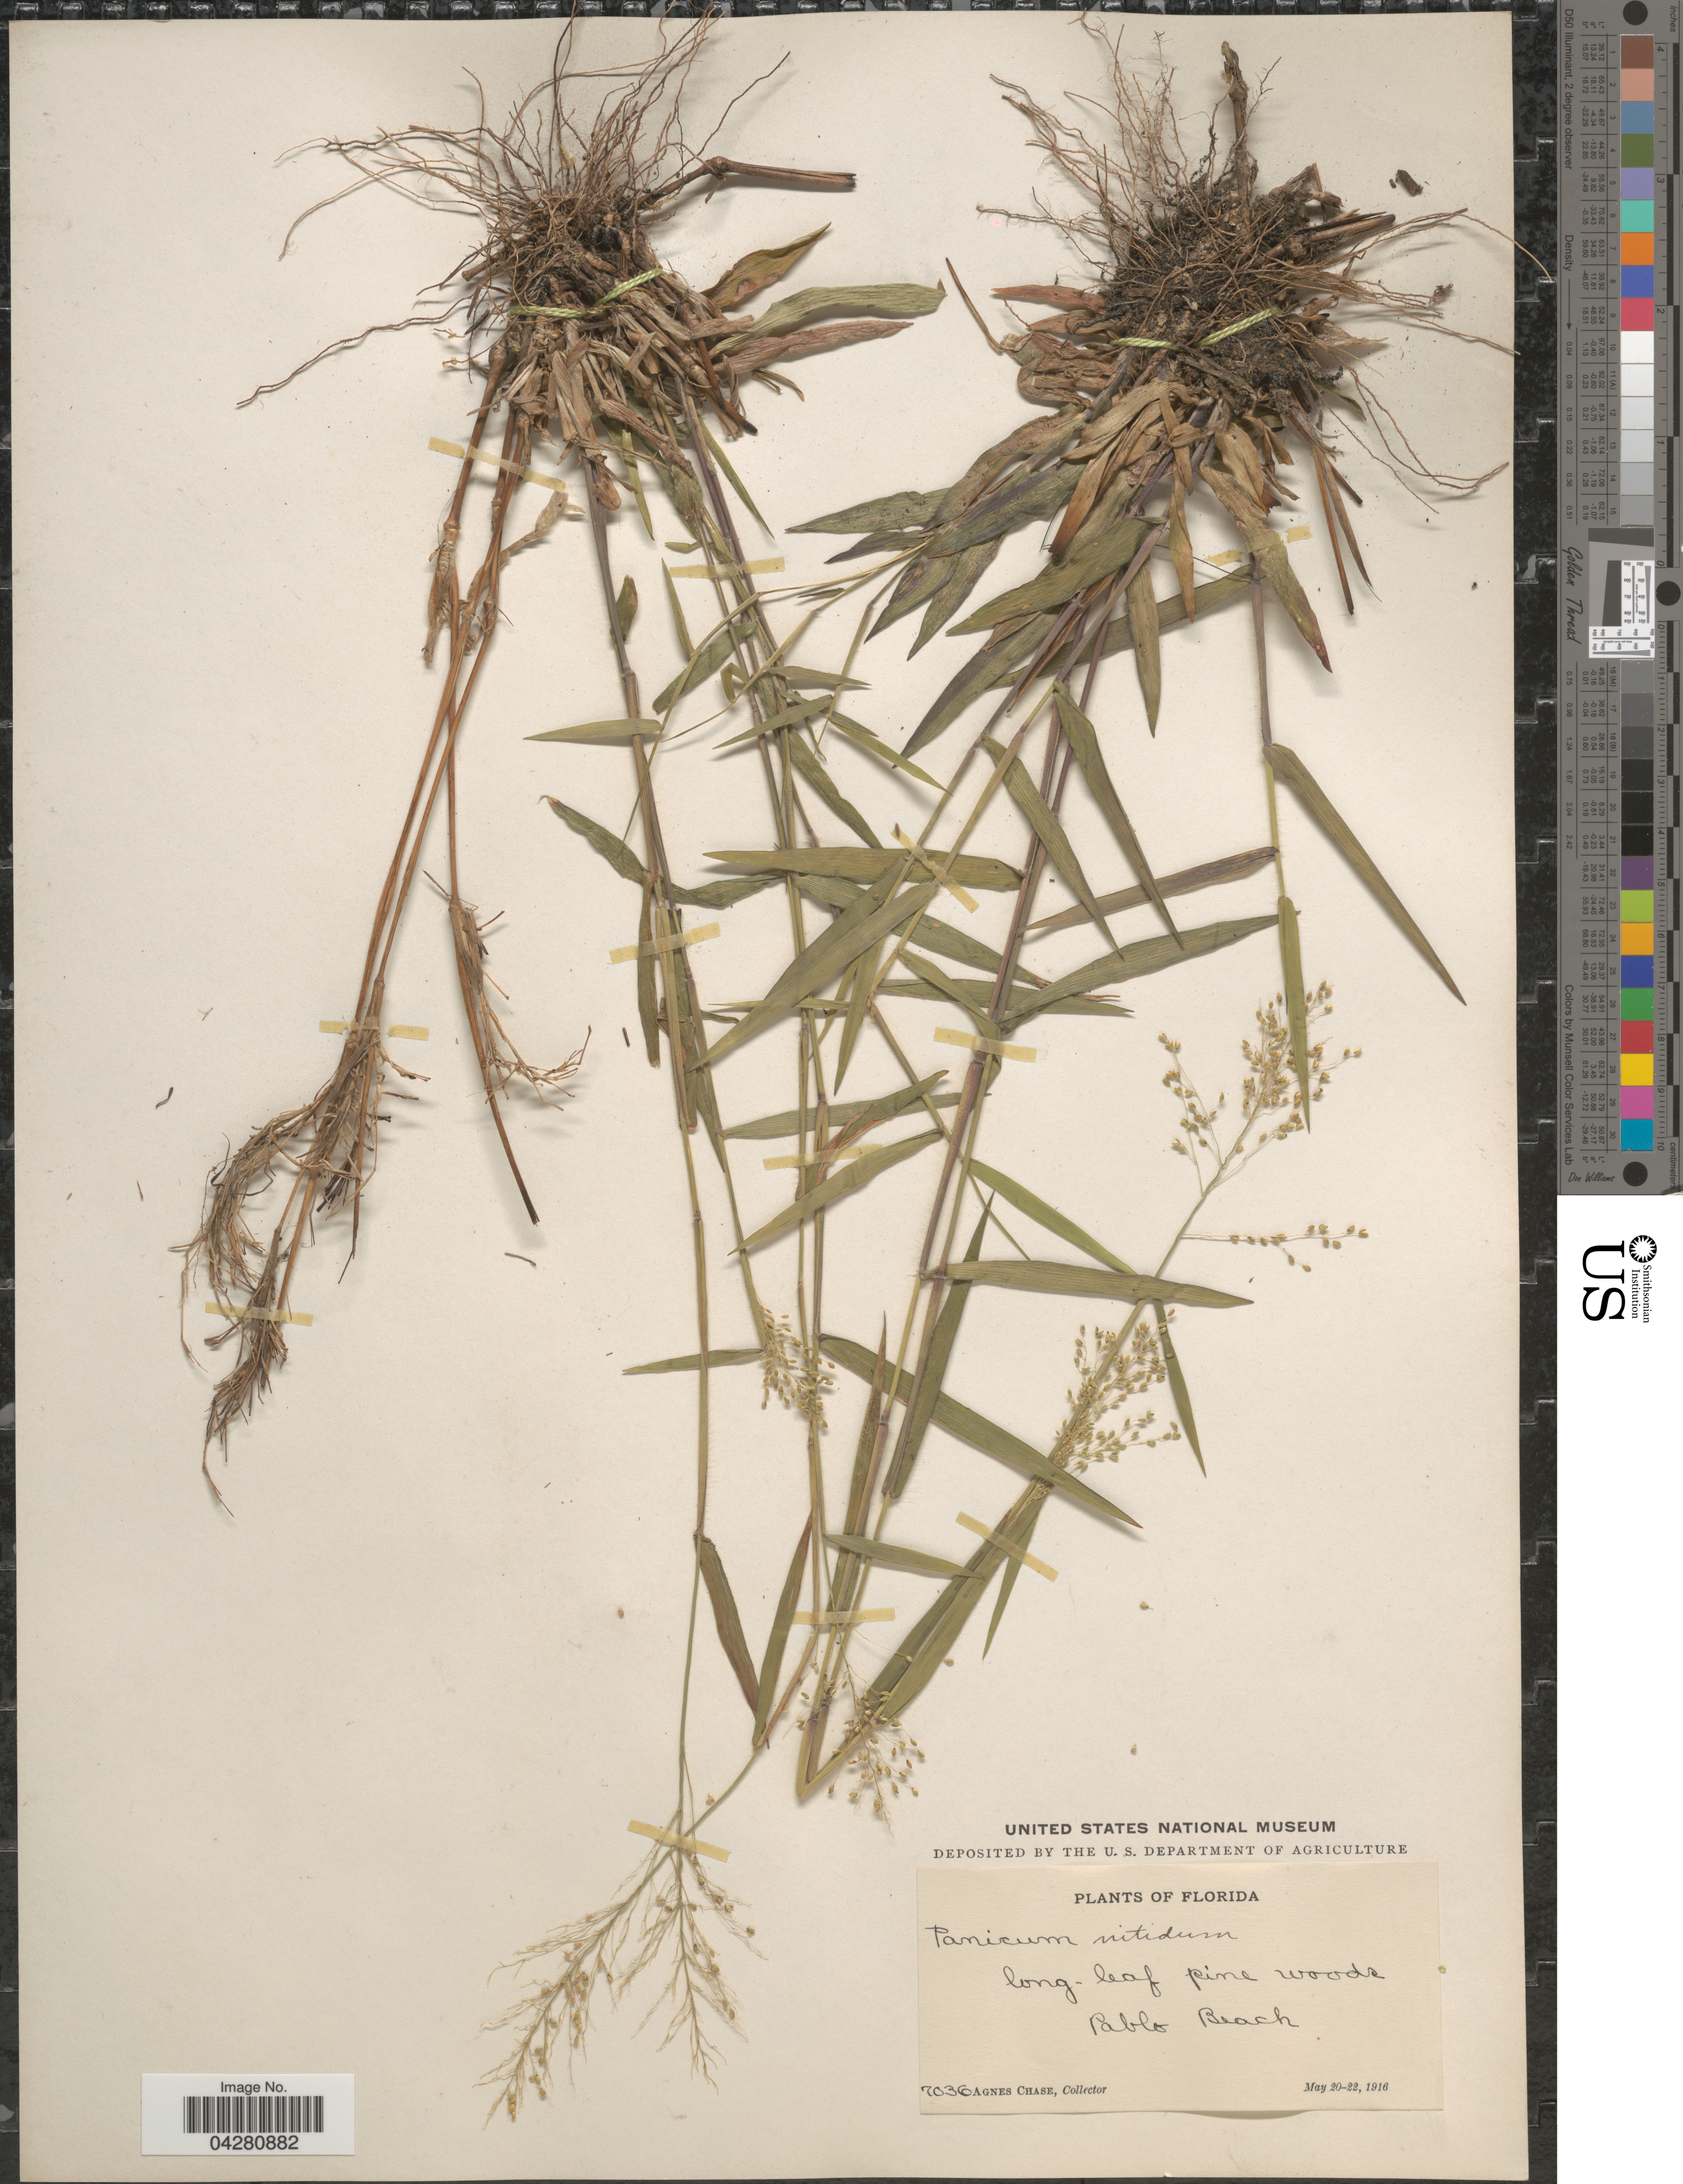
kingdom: Plantae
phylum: Tracheophyta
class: Liliopsida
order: Poales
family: Poaceae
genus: Dichanthelium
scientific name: Dichanthelium dichotomum var. dichotomum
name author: (L.) Gould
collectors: A. Chase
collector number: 7036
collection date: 1916-05-20/1916-05-22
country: United States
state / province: Florida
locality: Long-leaf pine woods. Pablo Beach.